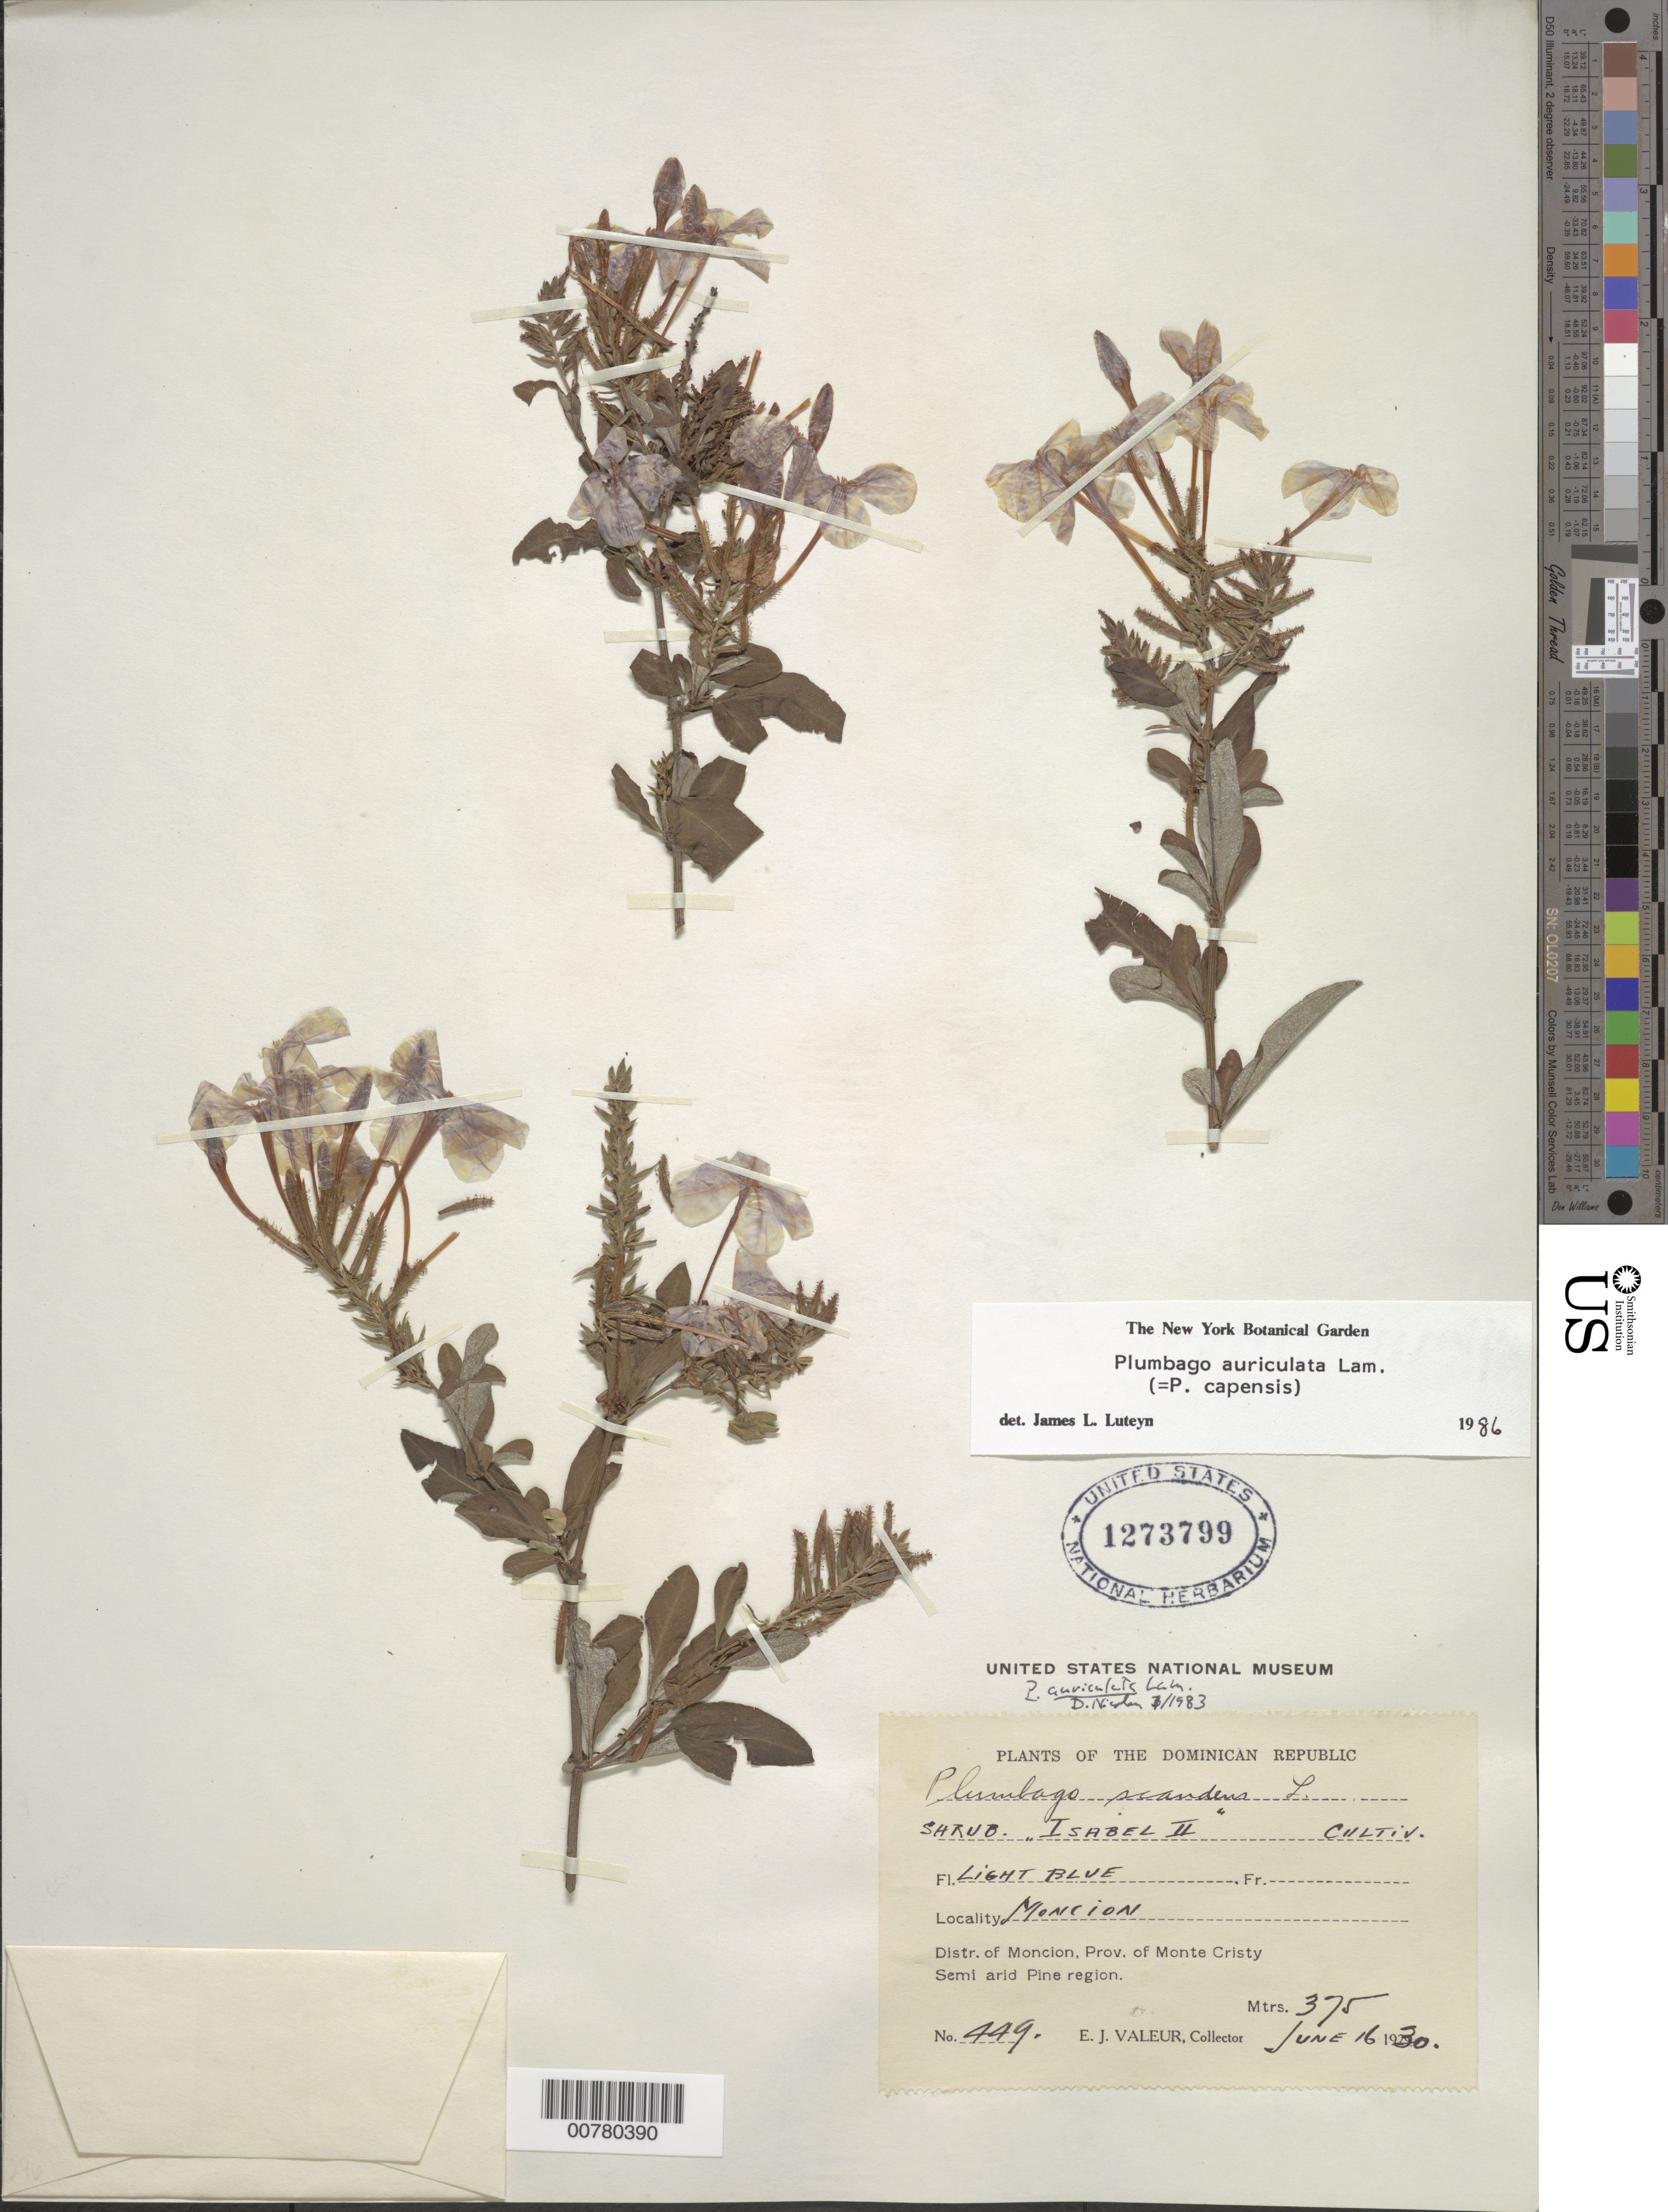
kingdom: Plantae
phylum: Tracheophyta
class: Magnoliopsida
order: Caryophyllales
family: Plumbaginaceae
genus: Plumbago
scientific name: Plumbago capensis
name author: Thunb.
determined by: Luteyn, J. L.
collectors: E. Valeur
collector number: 375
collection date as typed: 16 Jun 1930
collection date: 1930-06-16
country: Dominican Republic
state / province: Monte Cristi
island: Hispaniola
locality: Moncion, Moncion.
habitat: Semi arid Pine region.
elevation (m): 375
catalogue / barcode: US 1273799